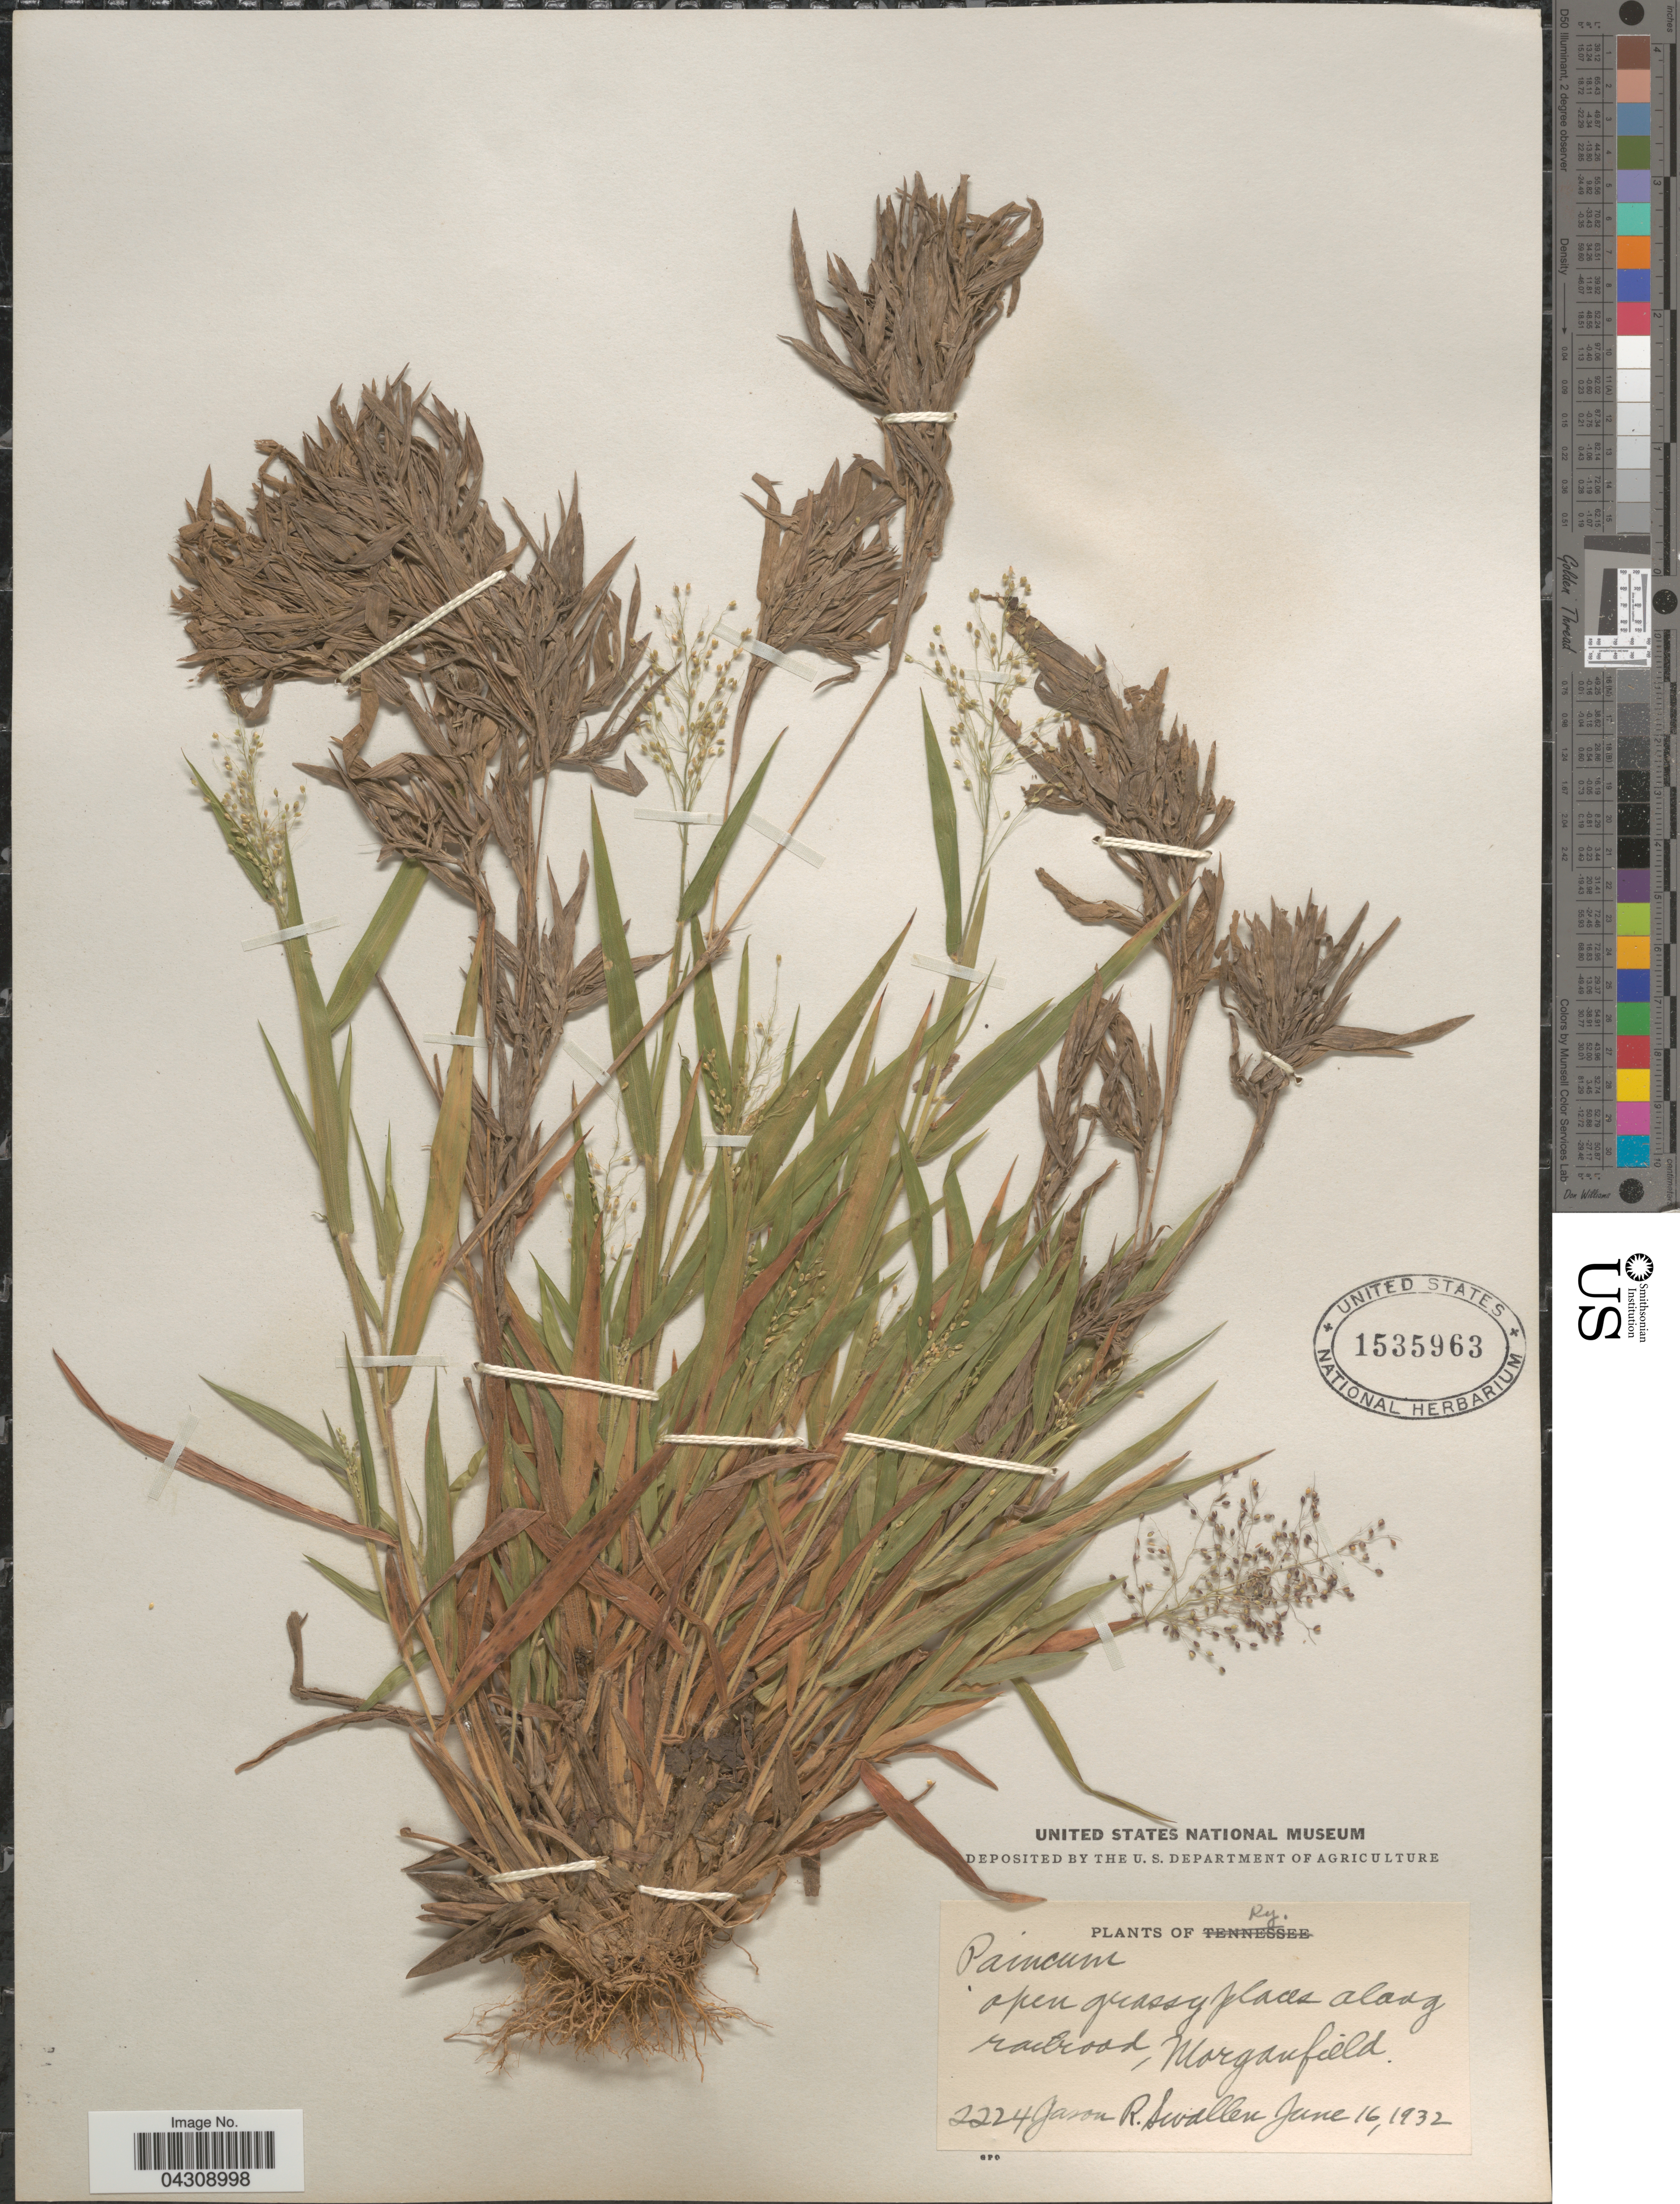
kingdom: Plantae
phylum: Tracheophyta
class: Liliopsida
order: Poales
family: Poaceae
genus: Dichanthelium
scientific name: Dichanthelium acuminatum var. acuminatum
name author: (Sw.) Gould & C.A. Clark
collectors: J. R. Swallen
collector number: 2224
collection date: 1932-06-16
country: United States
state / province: Kentucky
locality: Along railroad, Morganfield.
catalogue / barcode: US 1535963